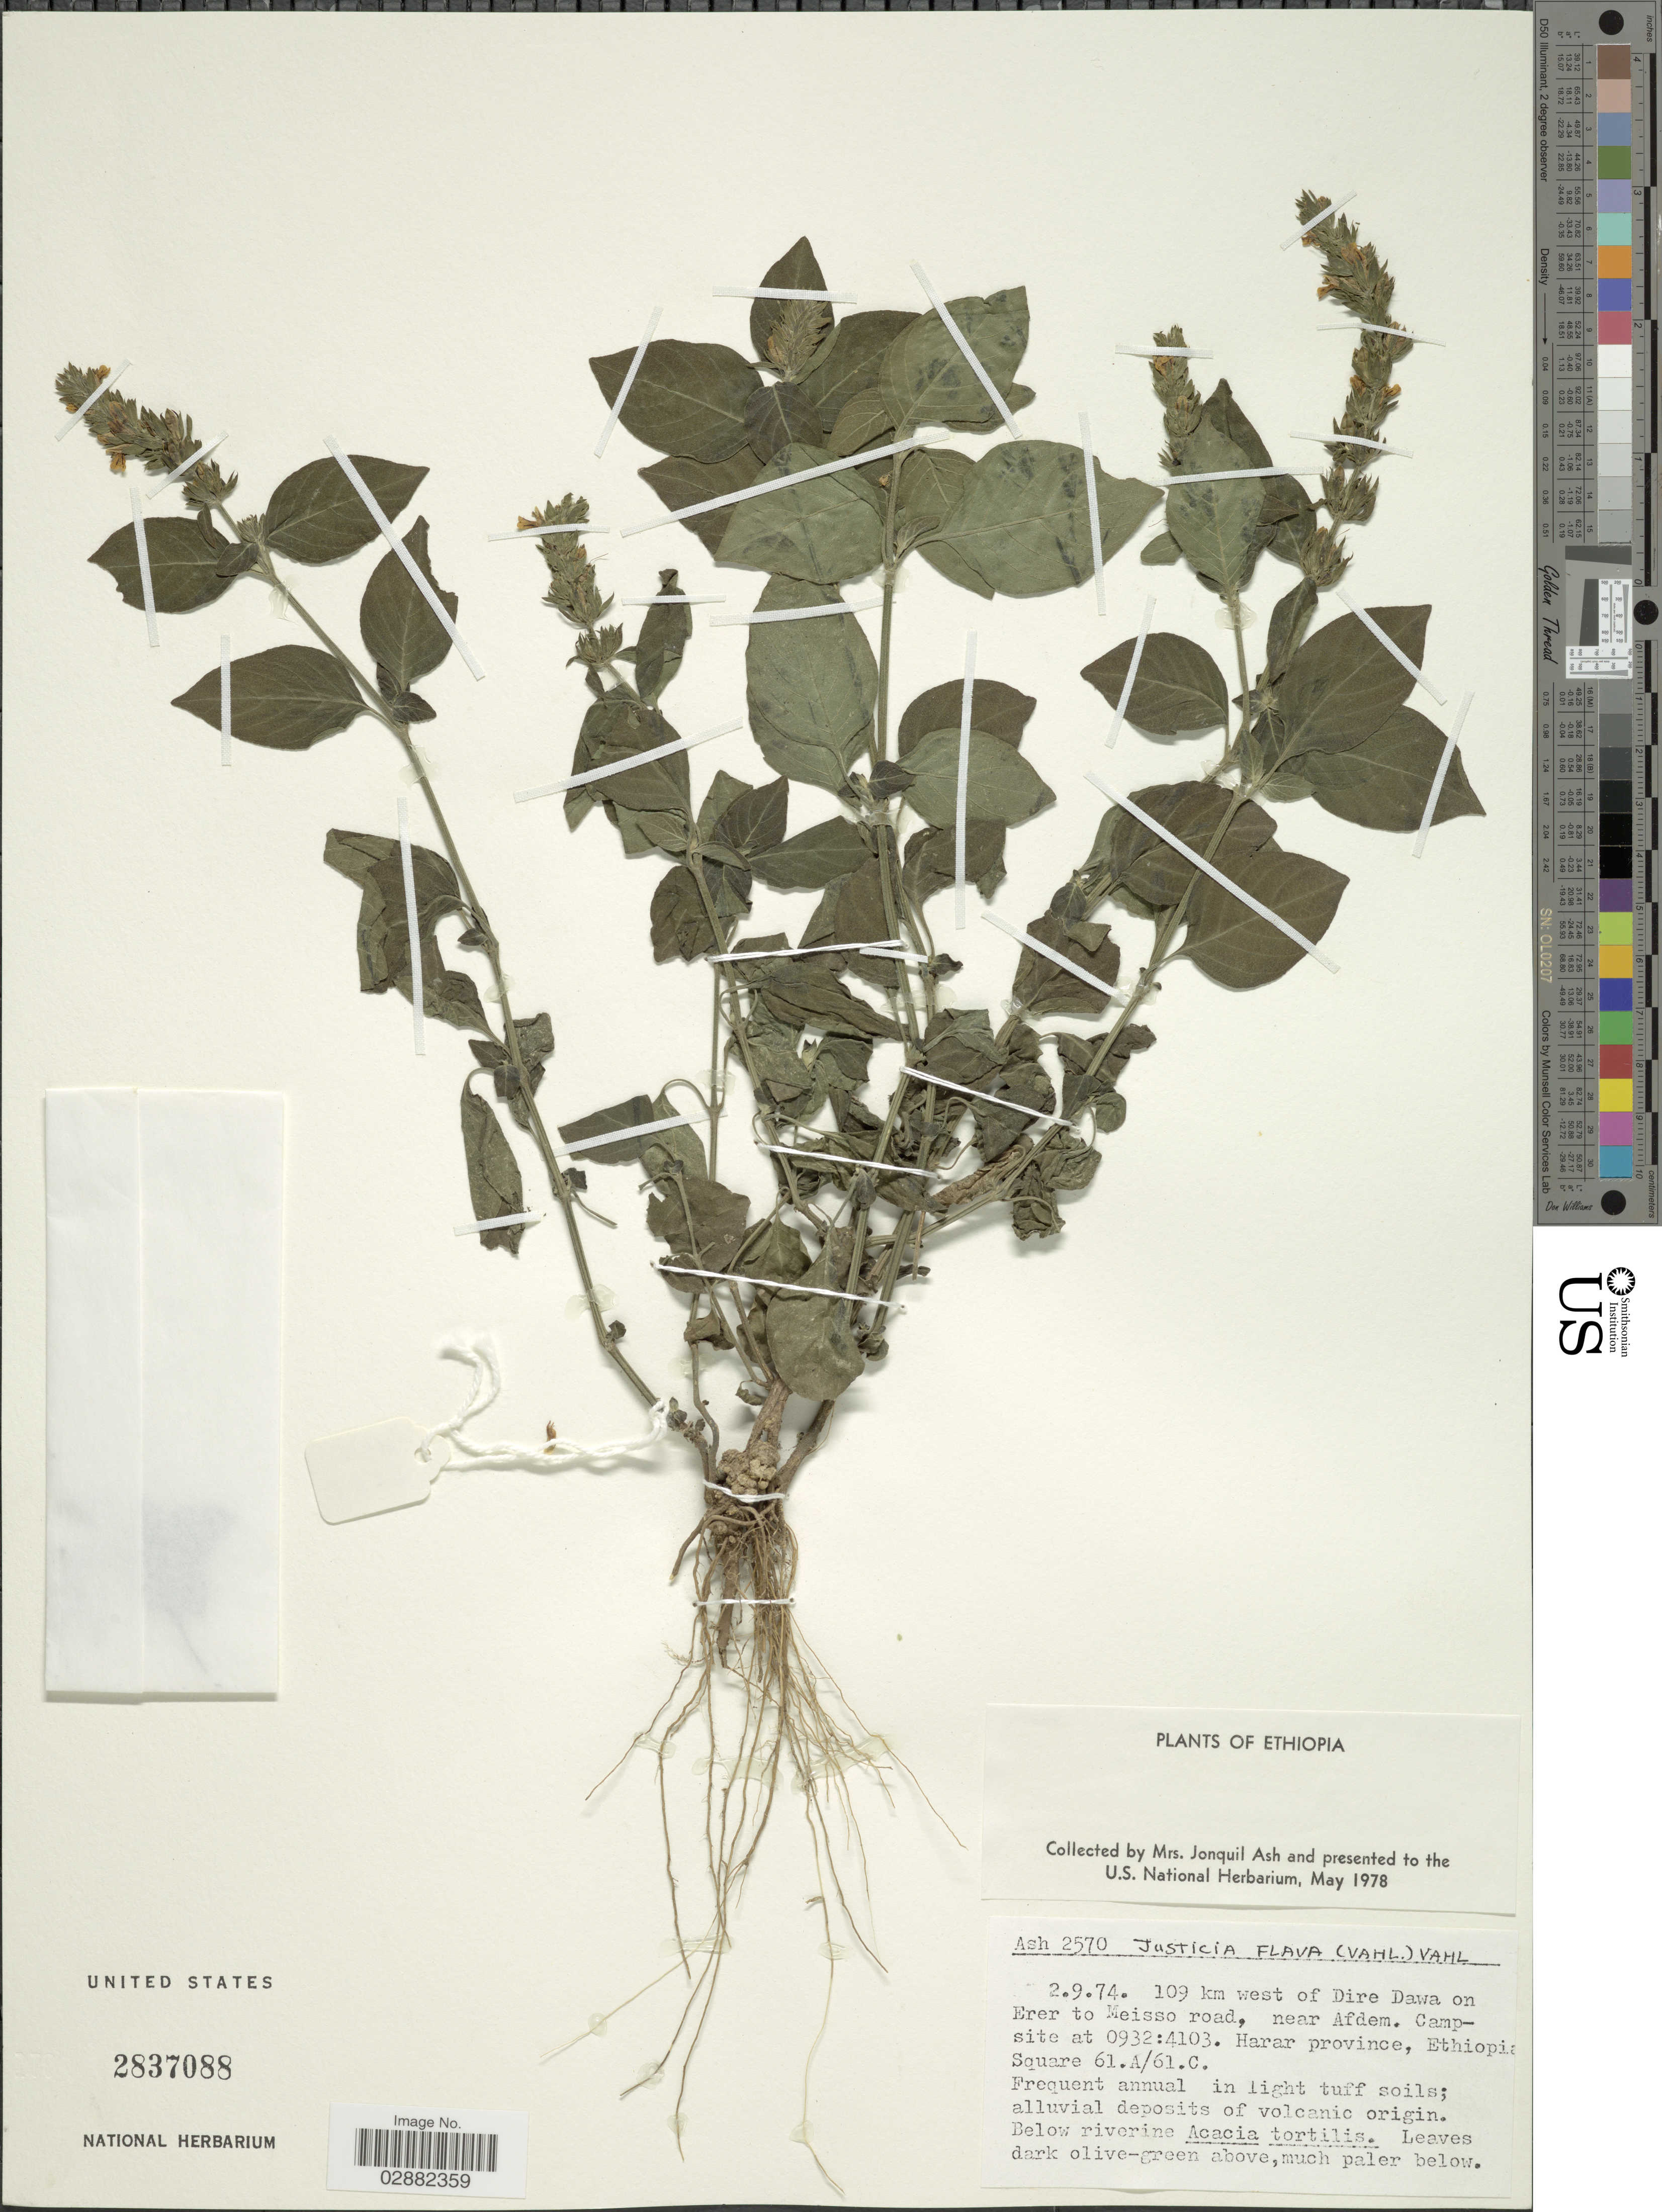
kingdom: Plantae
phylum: Tracheophyta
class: Magnoliopsida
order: Lamiales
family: Acanthaceae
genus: Justicia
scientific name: Justicia flava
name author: (Forssk.) Vahl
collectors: J. Ash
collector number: Ash2570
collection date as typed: Transcribed d/m/y: 2/9/74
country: Ethiopia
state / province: Dire Dawa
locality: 109 km west of Dire Dawa on Erer to Meisso road, near Afdem. Campsite at 0932:4103. Harar province. Square 61.A/61.C.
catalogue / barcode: US 2837088